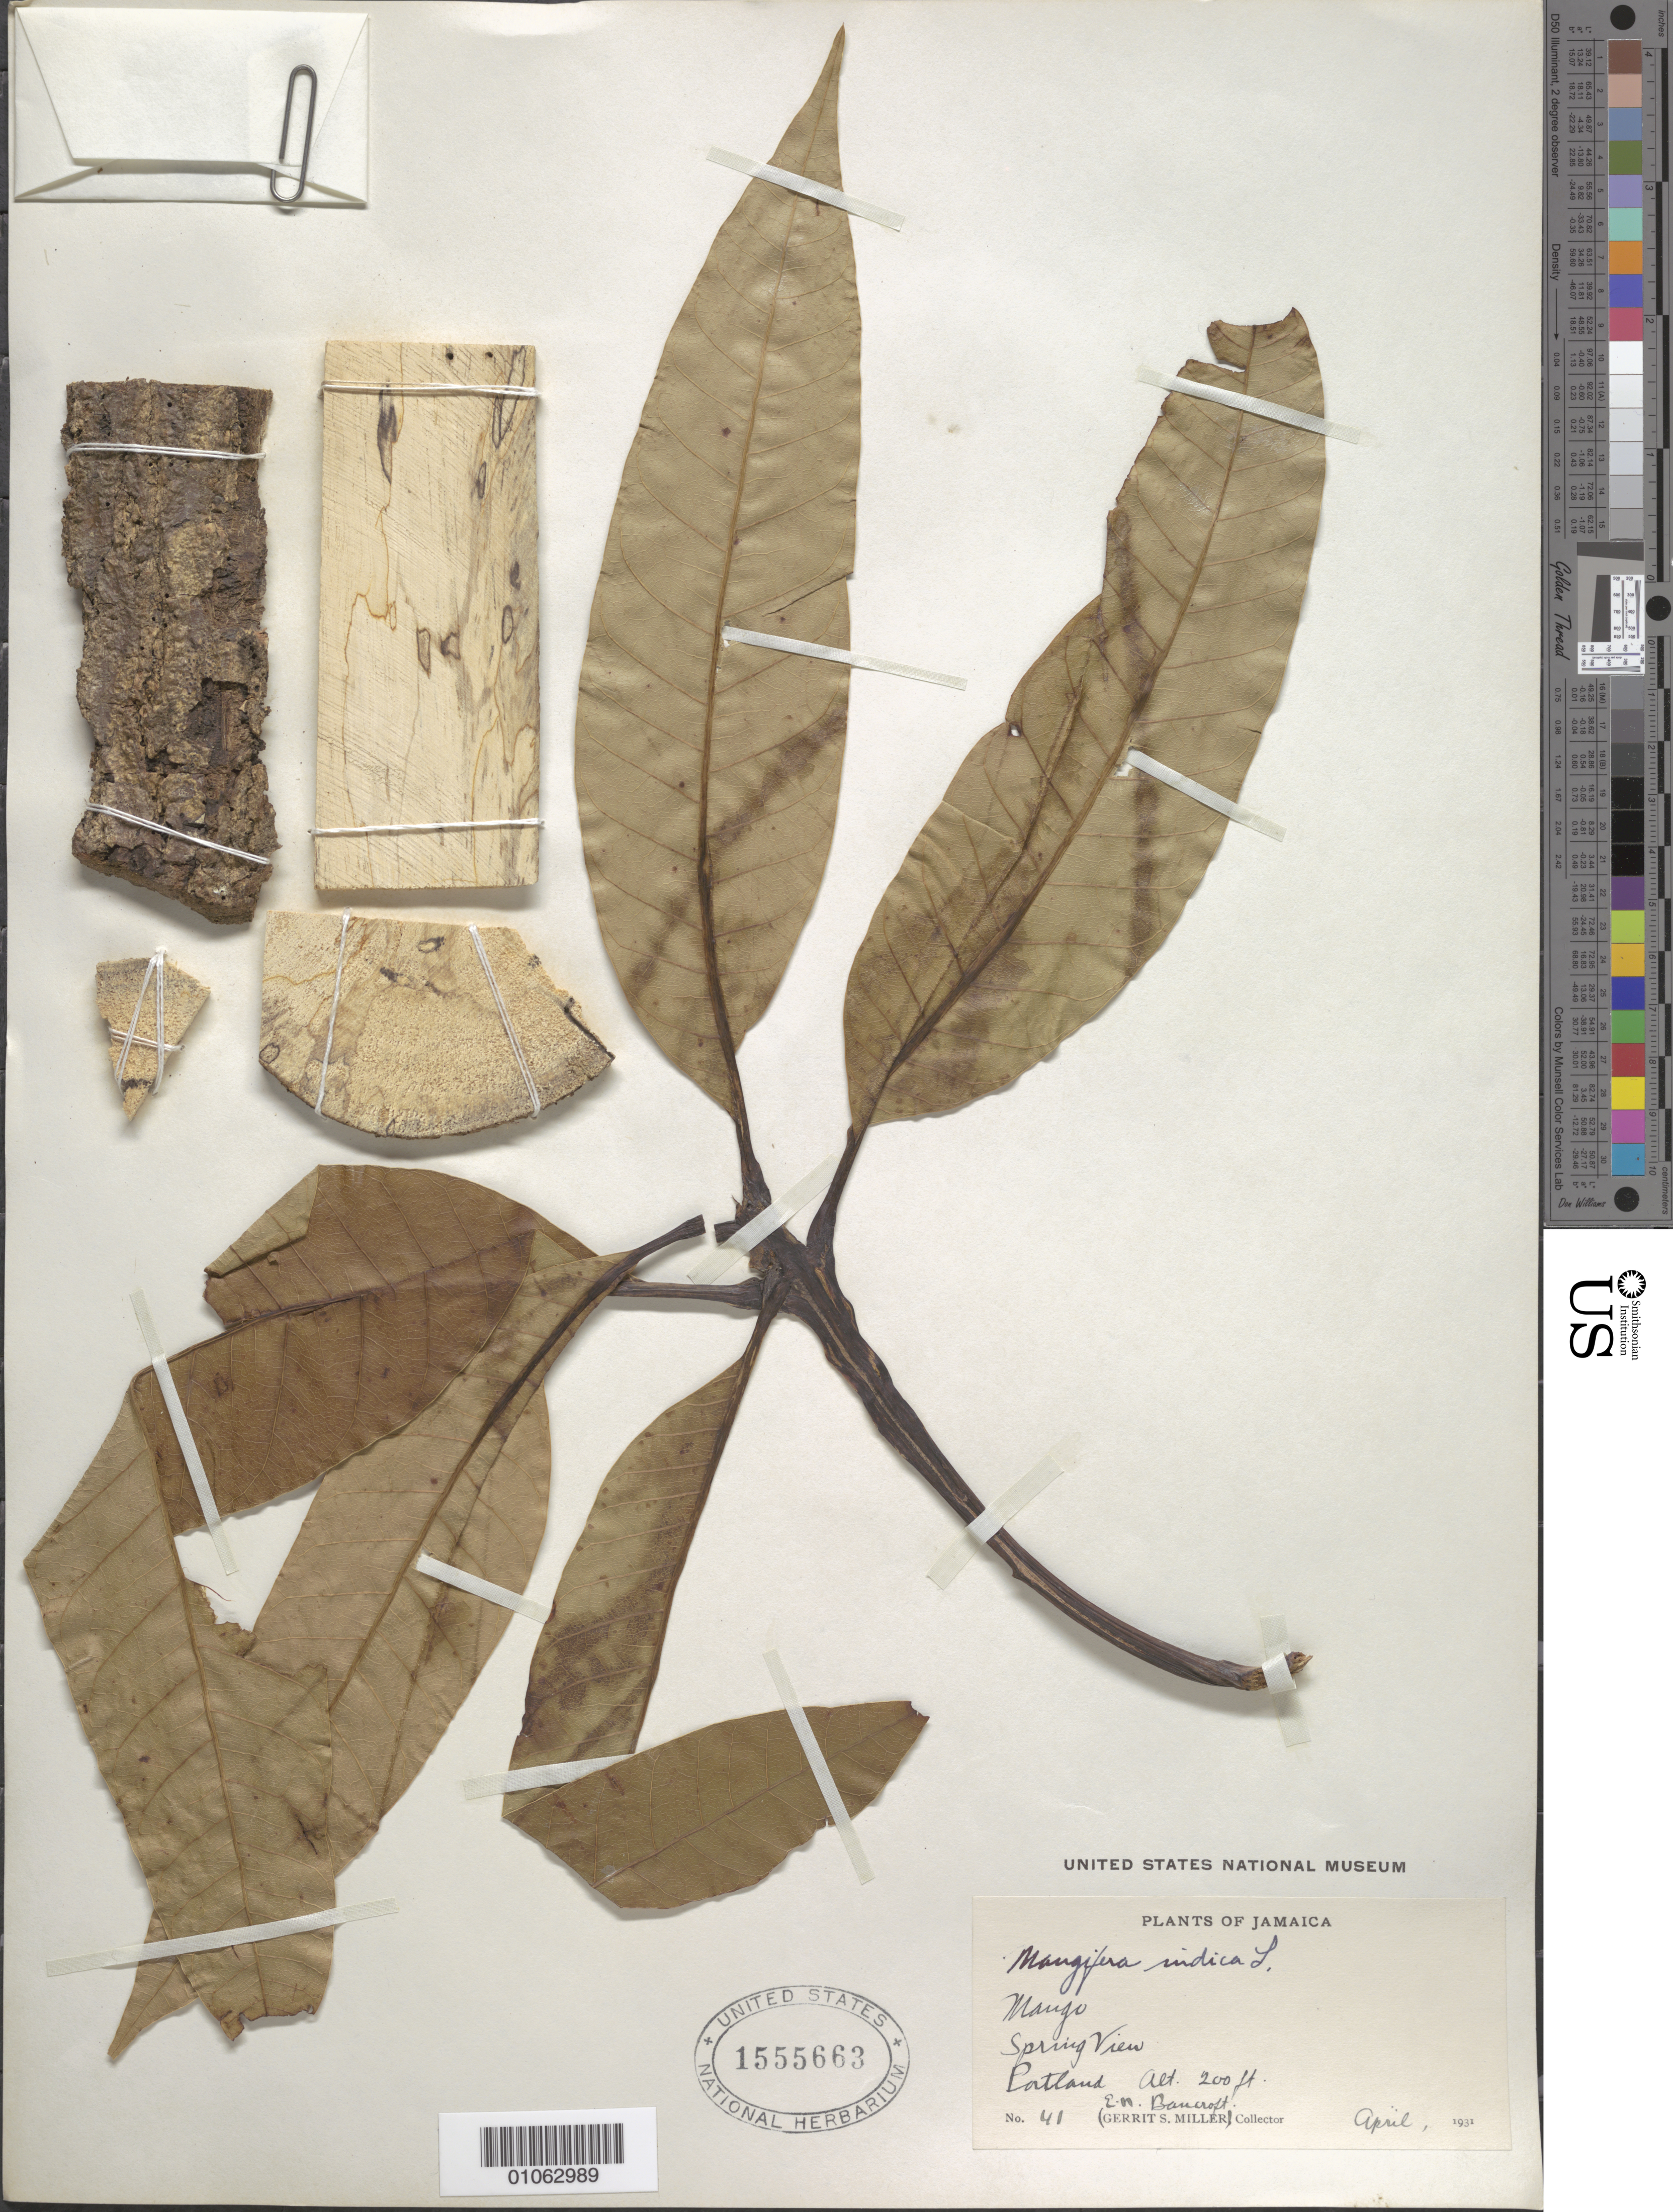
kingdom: Plantae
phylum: Tracheophyta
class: Magnoliopsida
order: Sapindales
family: Anacardiaceae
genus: Mangifera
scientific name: Mangifera indica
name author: L.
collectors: G. S. Miller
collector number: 41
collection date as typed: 01 Apr 1931 to 30 Apr 1931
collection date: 1931-04-01/1931-04-30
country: Jamaica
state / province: Portland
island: Jamaica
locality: Spring view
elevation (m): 200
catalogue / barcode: US 1555663